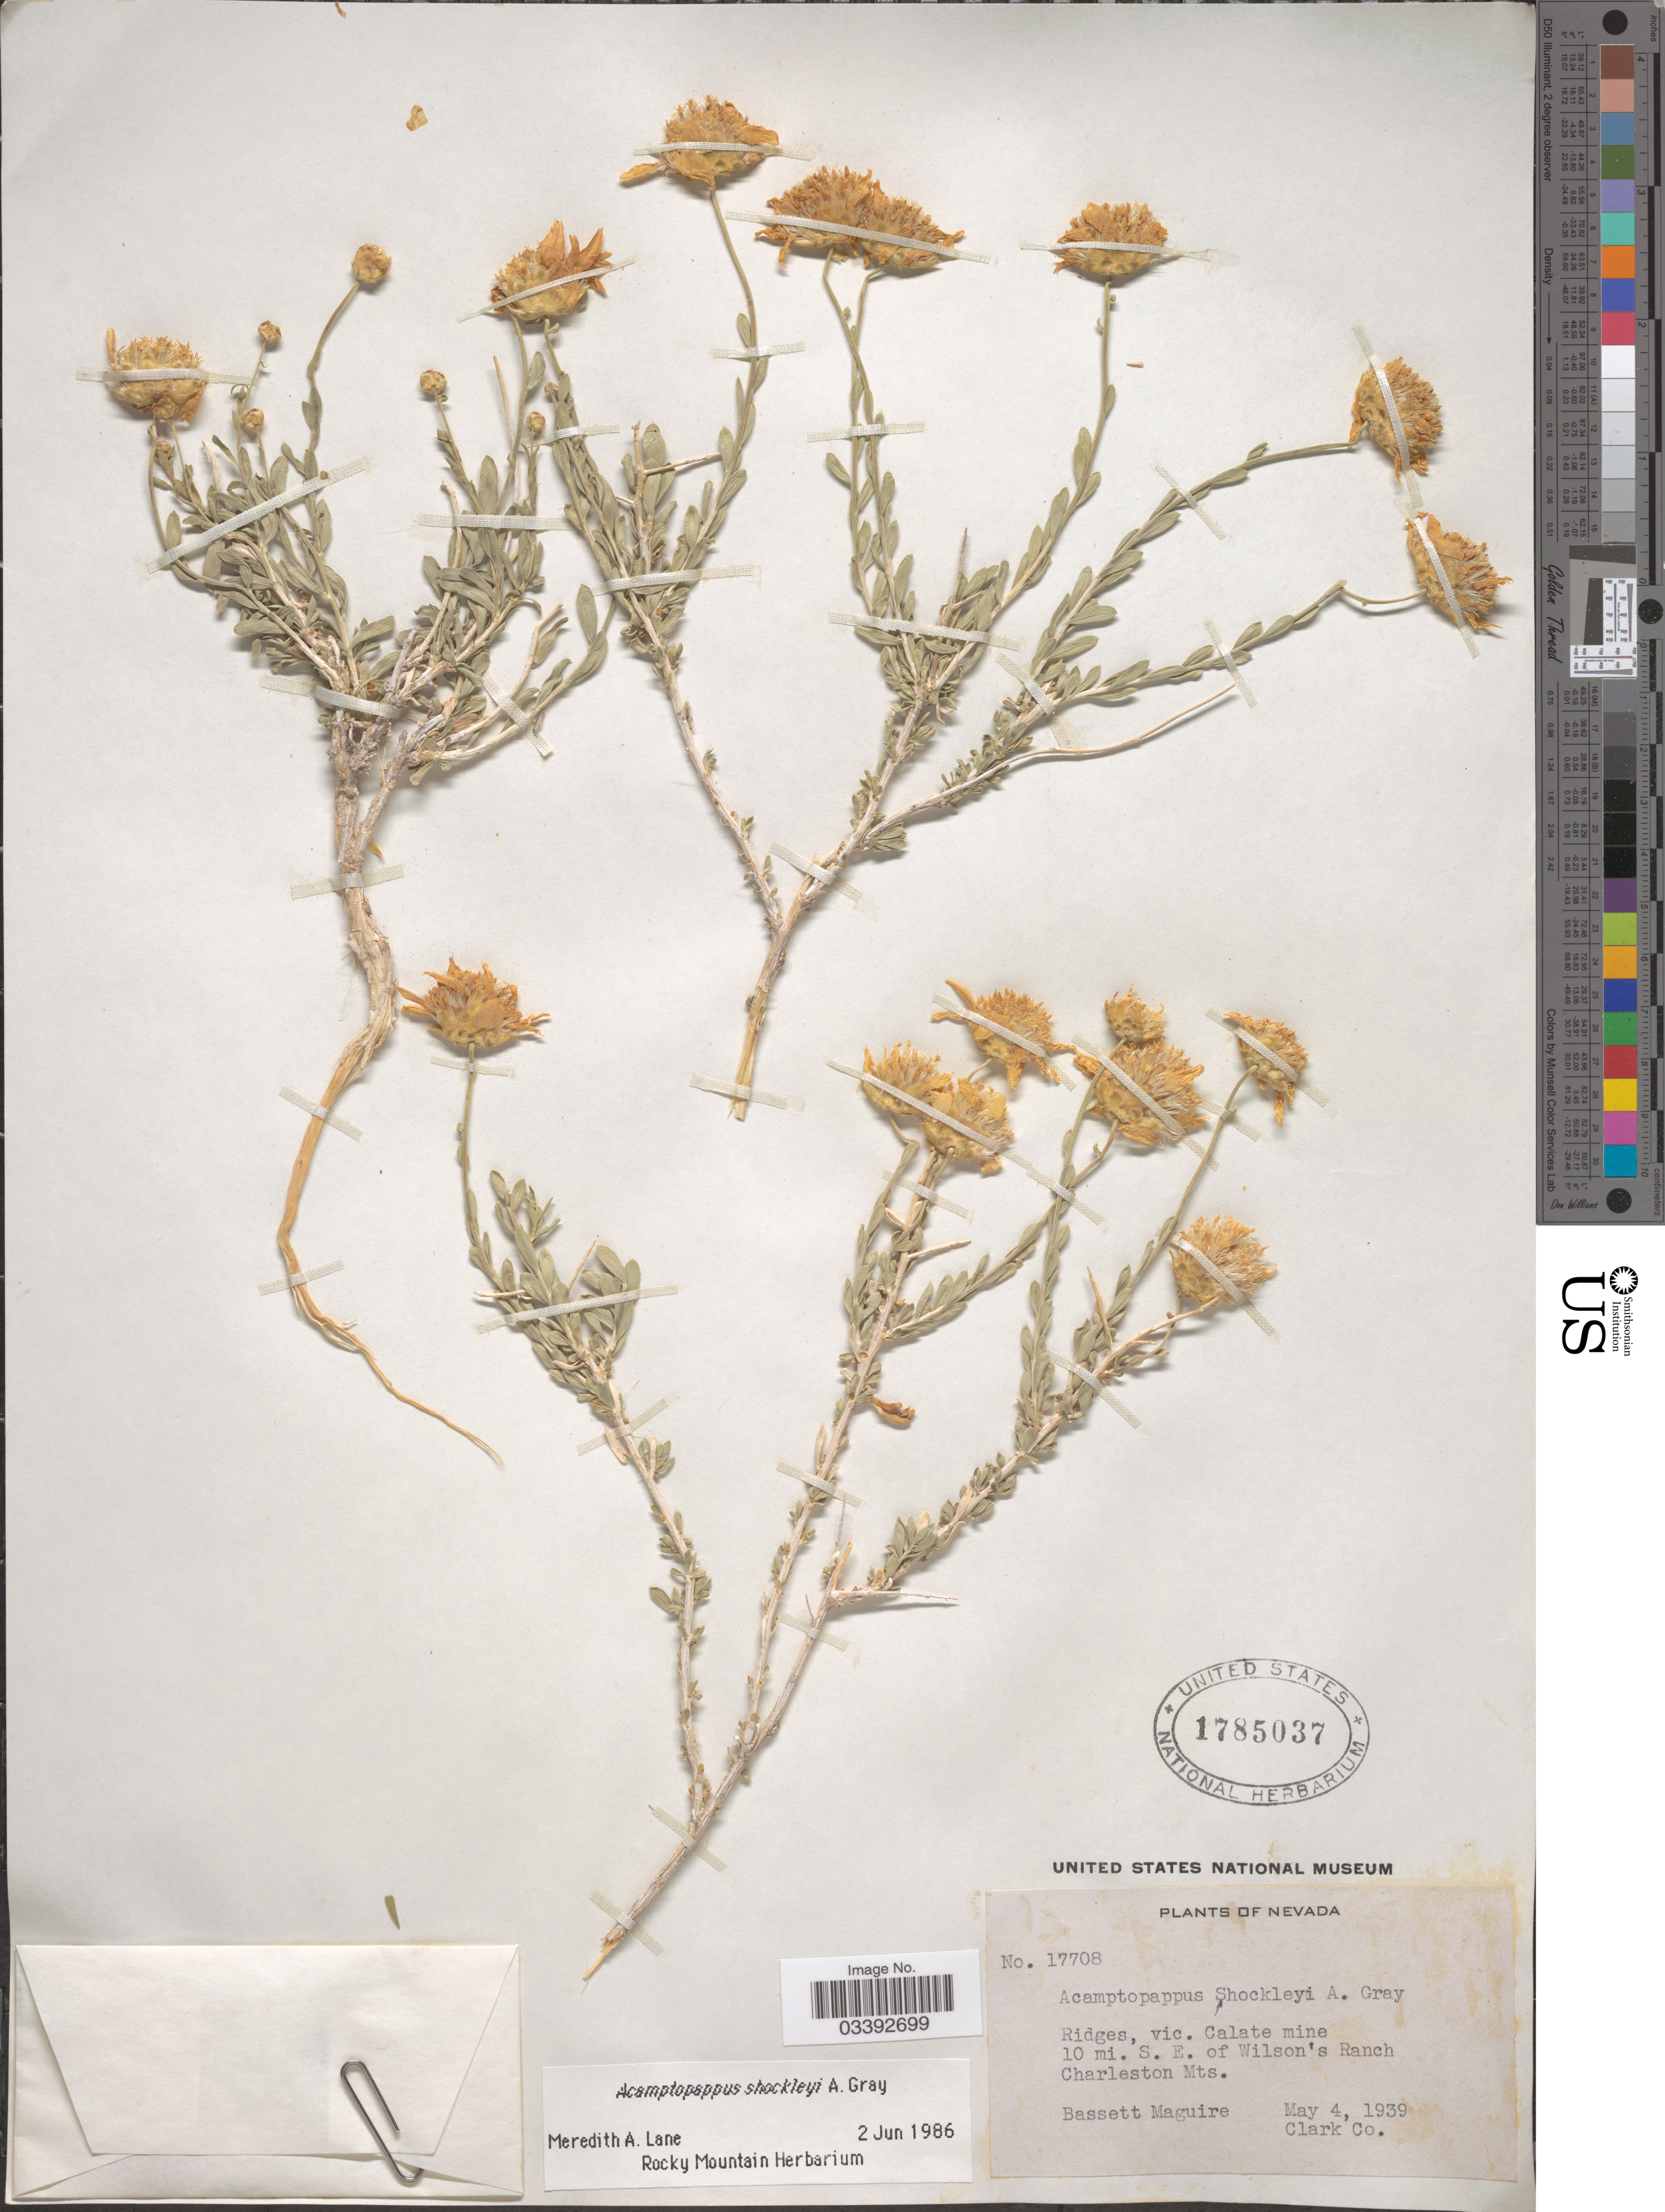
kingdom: Plantae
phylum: Tracheophyta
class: Magnoliopsida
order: Asterales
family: Asteraceae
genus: Acamptopappus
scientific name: Acamptopappus shockleyi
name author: A. Gray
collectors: B. Maguire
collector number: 17708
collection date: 1939-05-04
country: United States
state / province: Nevada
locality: Ridges, vic. Calate mine. 10 mi. S. E. of Wilson's Ranch. Charleston Mts. Clark Co.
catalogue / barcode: US 1785037